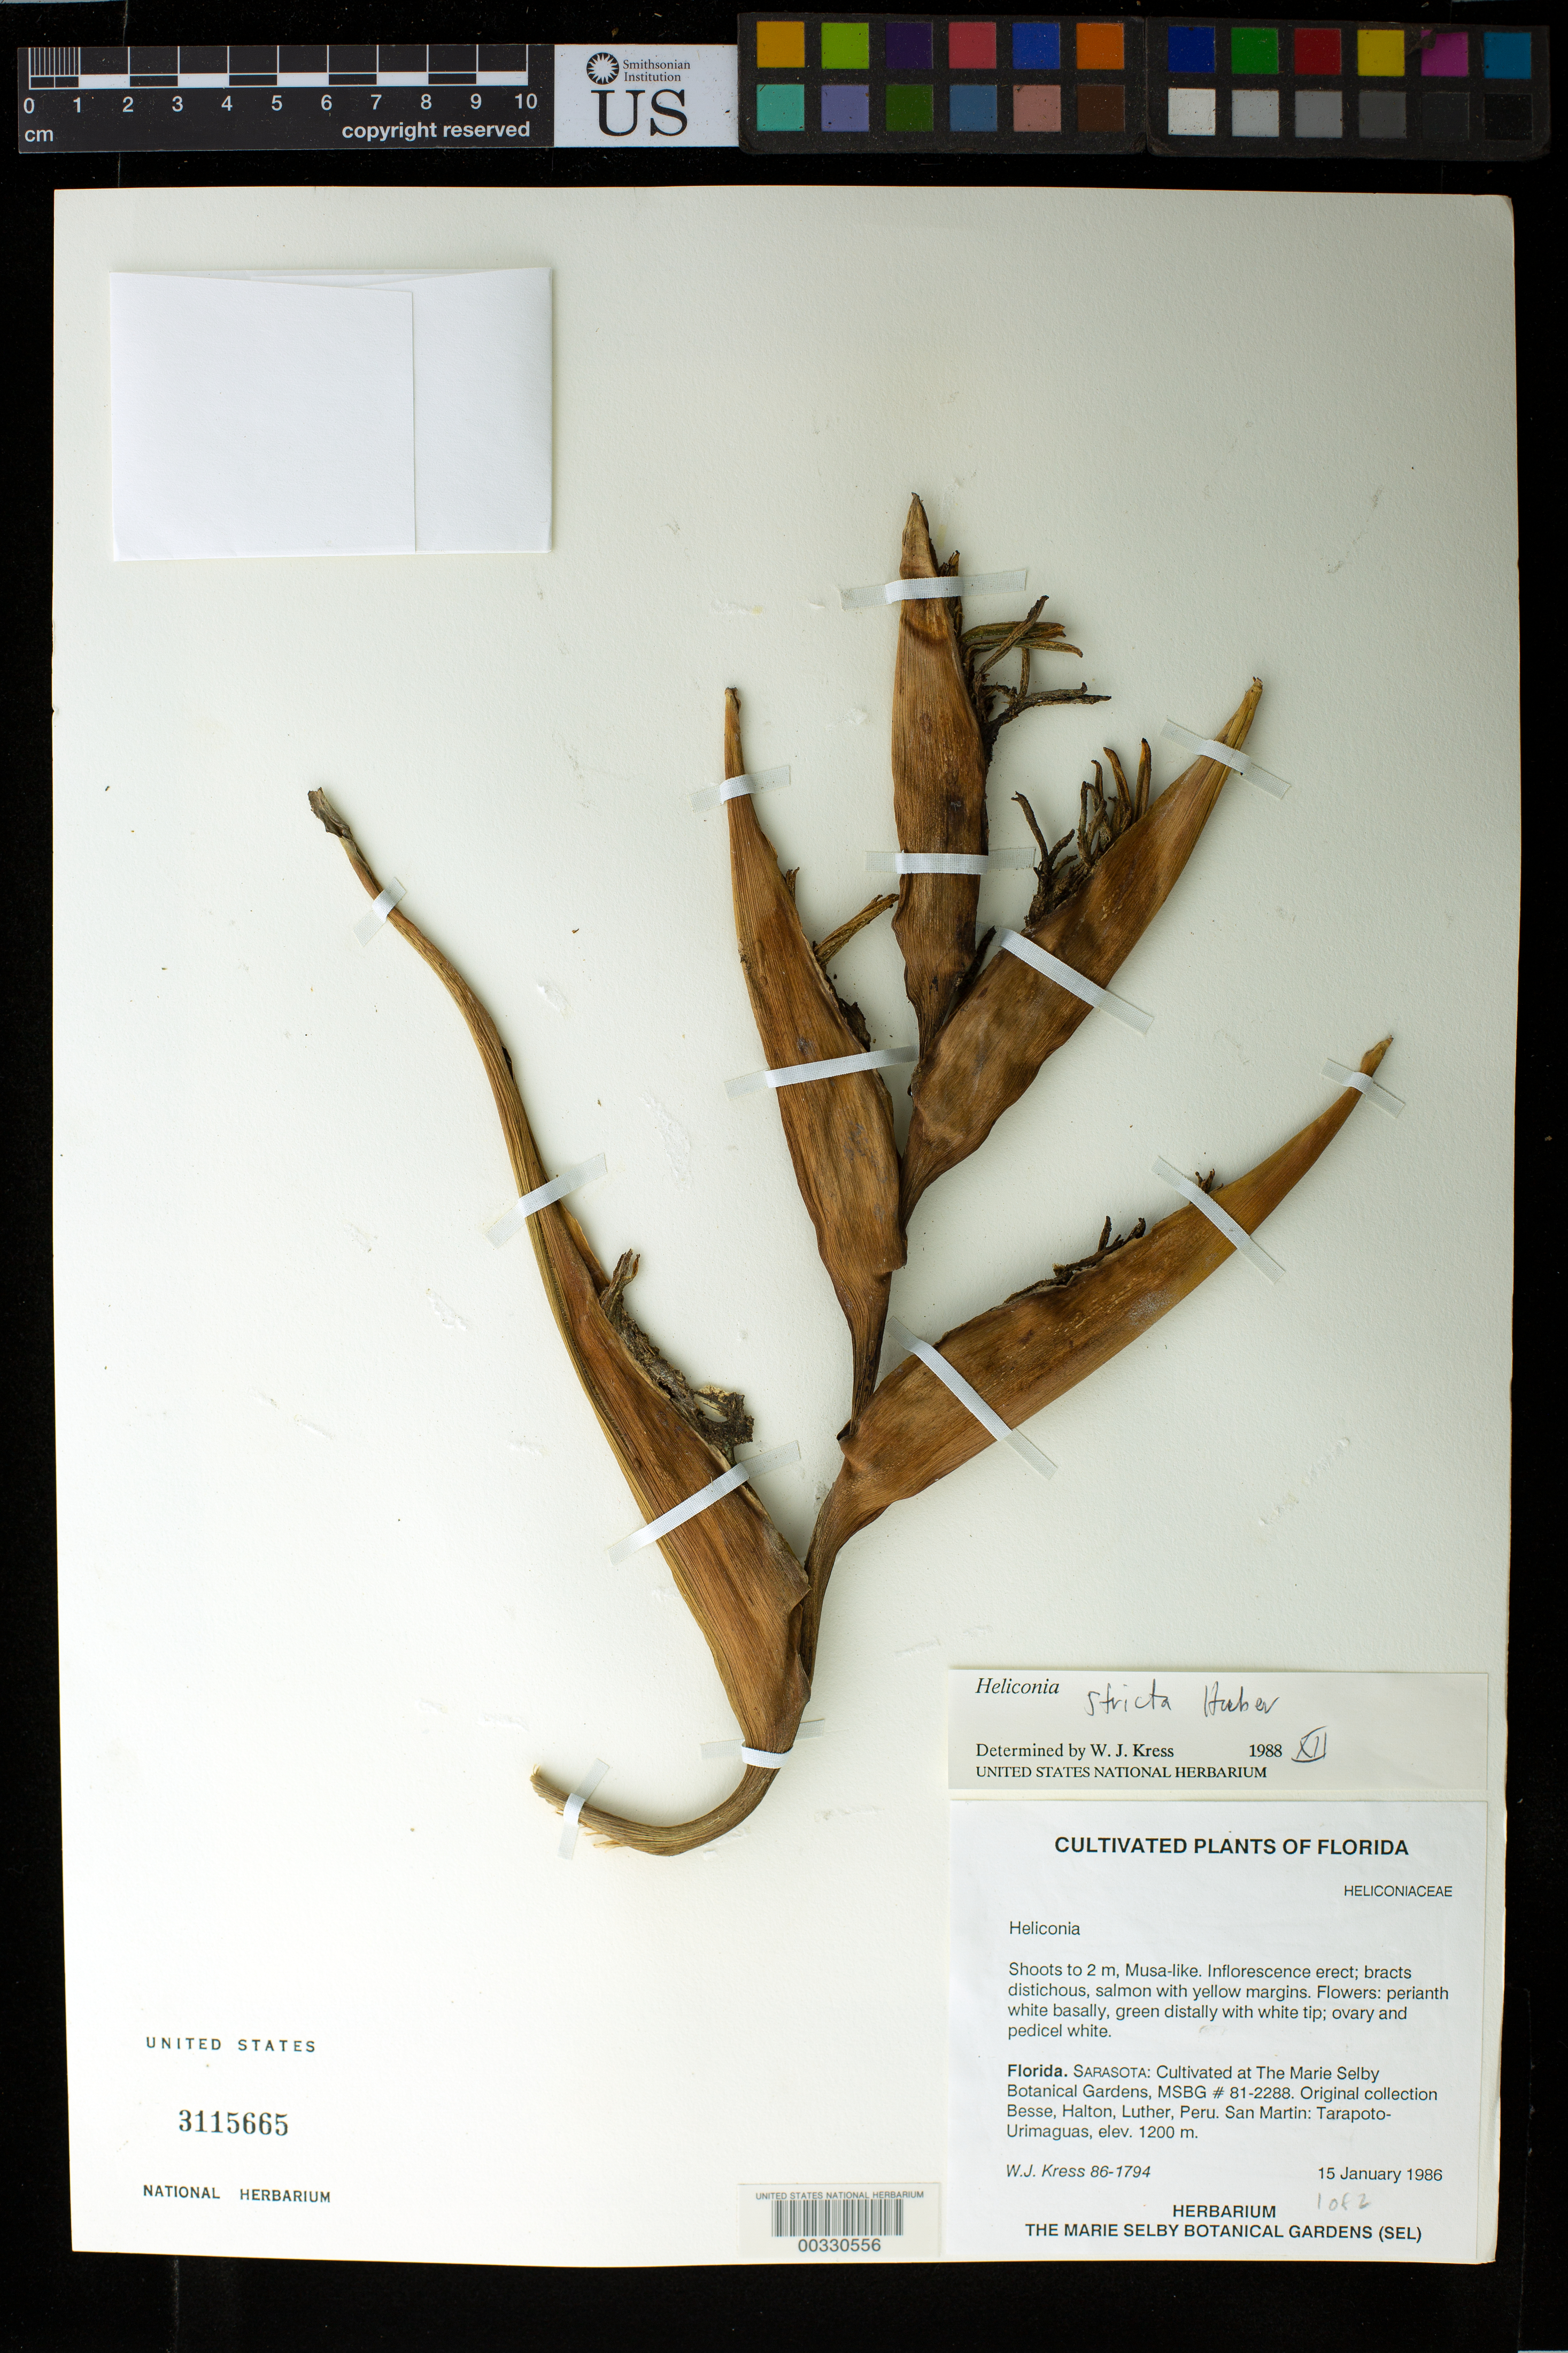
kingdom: Plantae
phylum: Tracheophyta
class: Liliopsida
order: Zingiberales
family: Heliconiaceae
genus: Heliconia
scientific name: Heliconia stricta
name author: Huber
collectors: W. J. Kress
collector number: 86-1794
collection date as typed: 15 Jan 1986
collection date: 1986-01-15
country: Peru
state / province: San Martín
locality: Tarapoto-urimaguas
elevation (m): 1200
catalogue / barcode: US 3115665